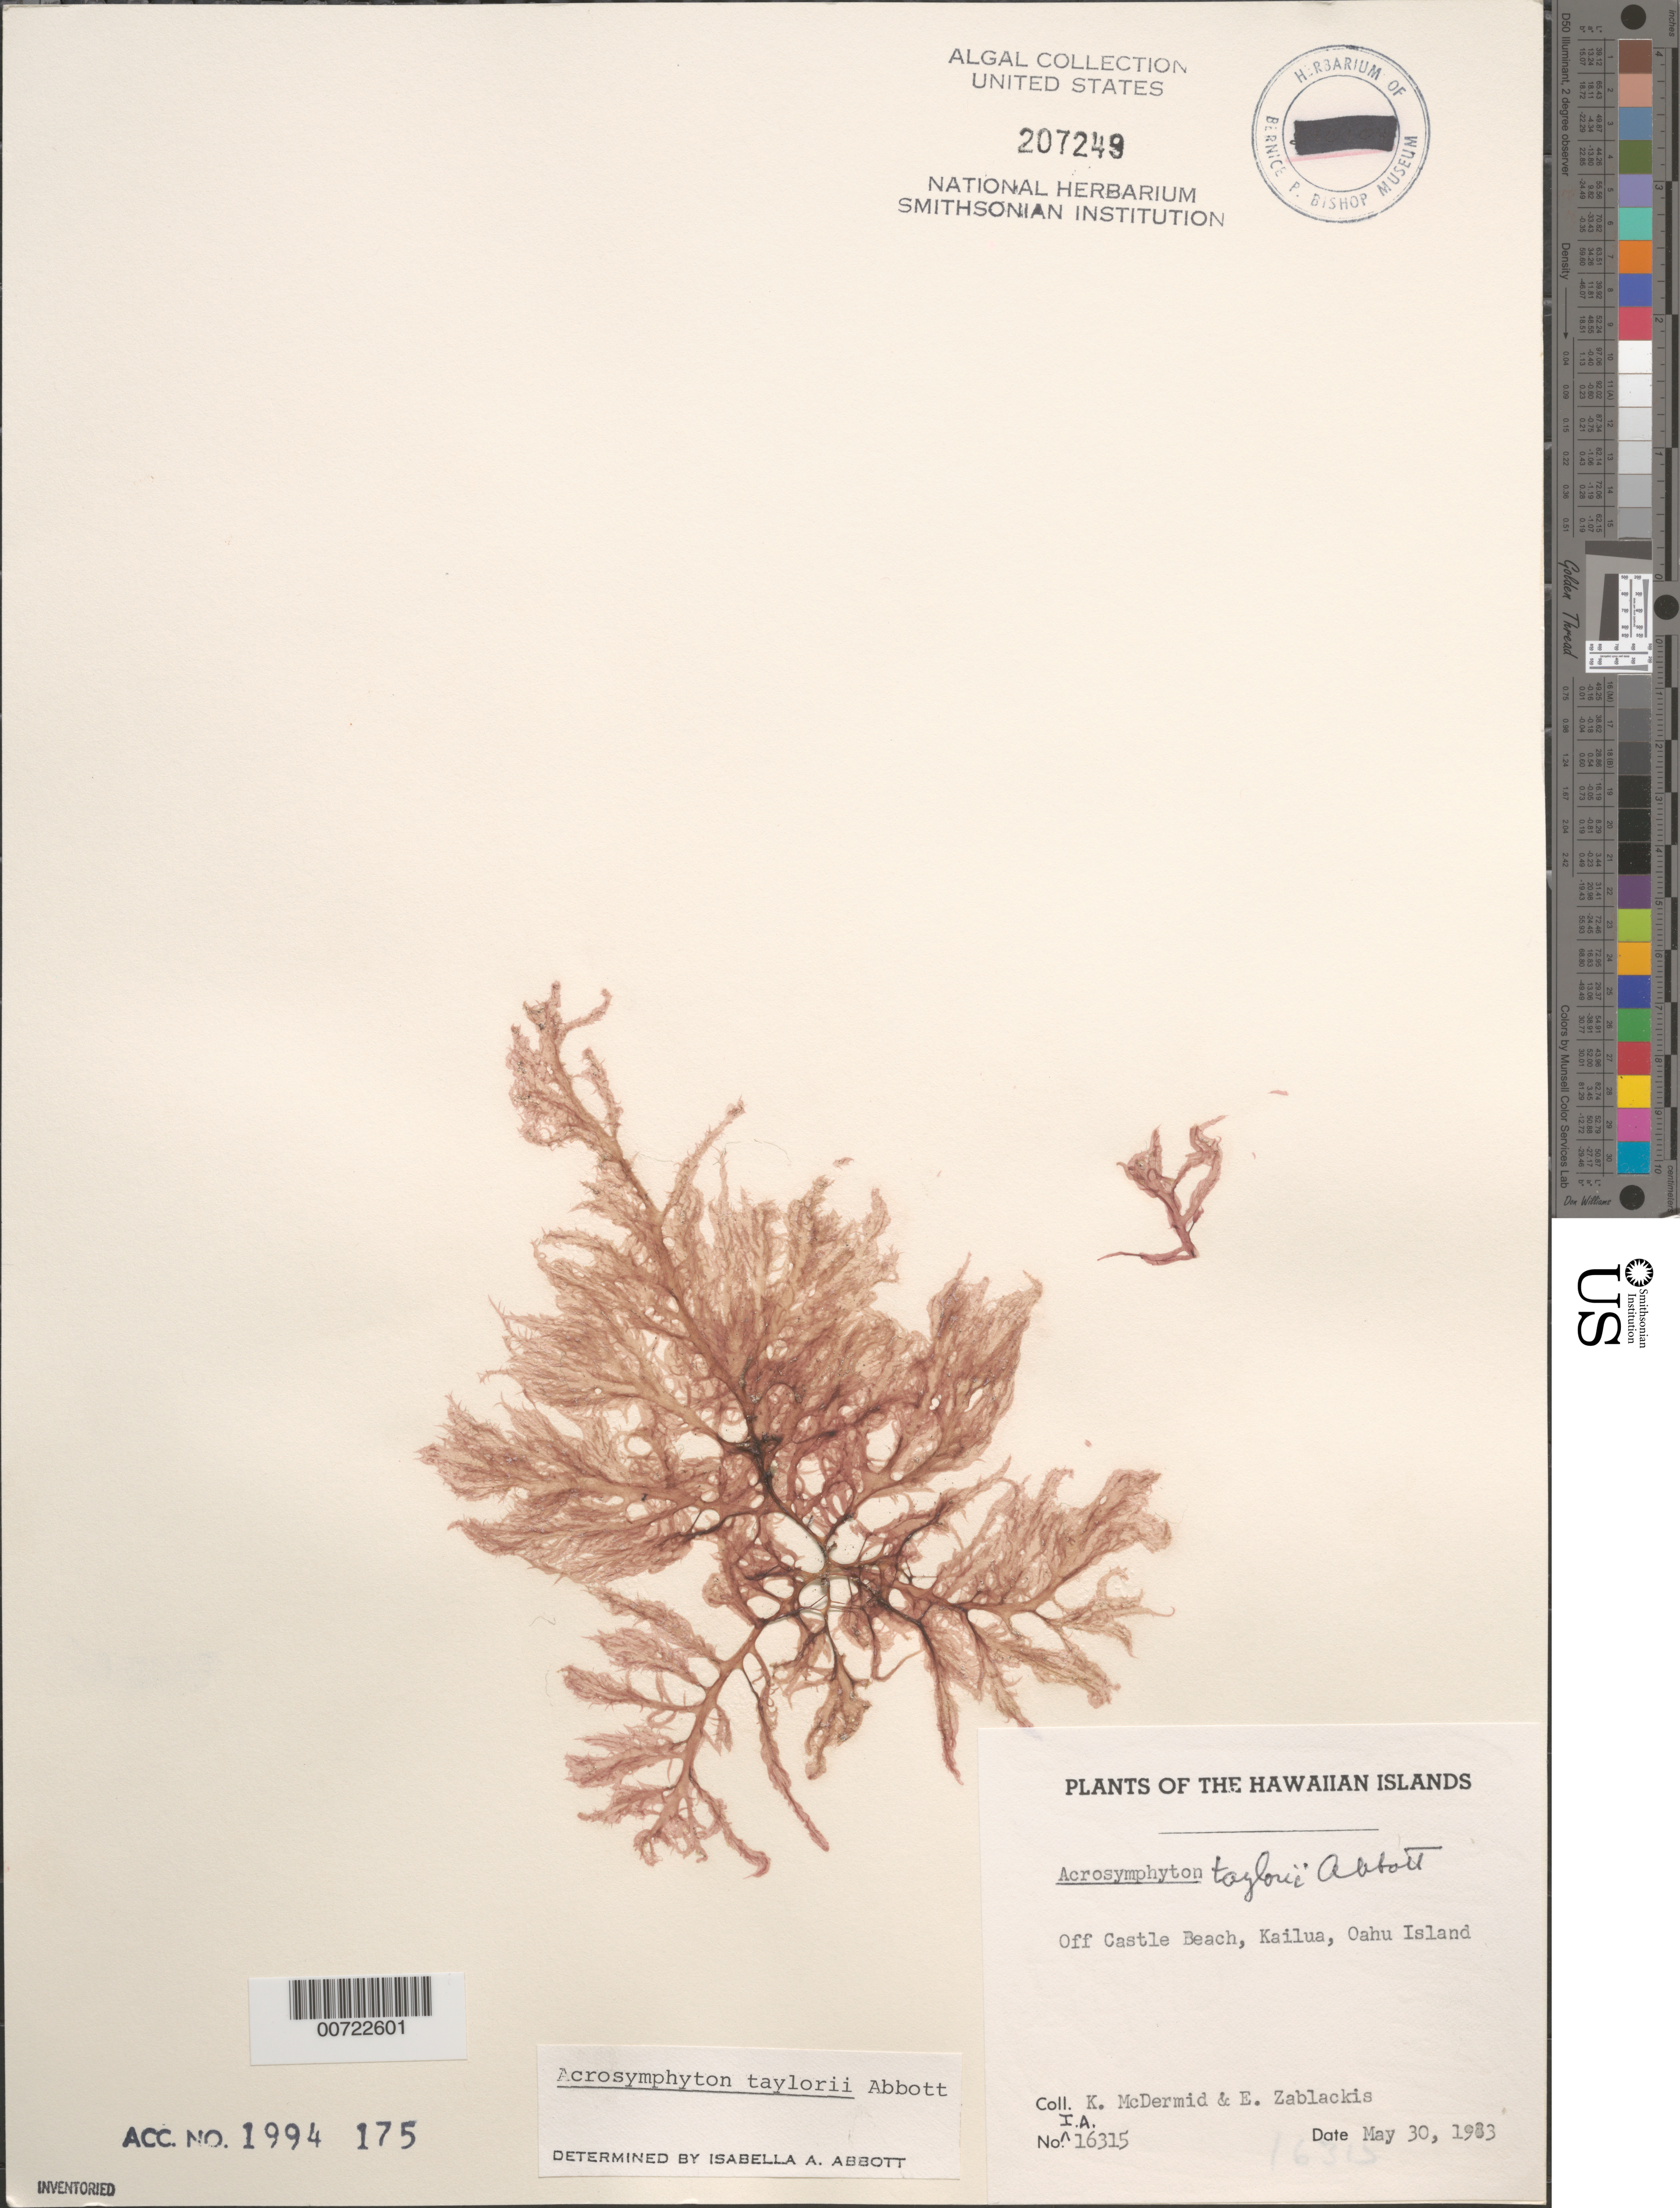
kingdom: Plantae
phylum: Rhodophyta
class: Florideophyceae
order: Acrosymphytales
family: Acrosymphytaceae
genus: Acrosymphyton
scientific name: Acrosymphyton taylorii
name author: I.A. Abbott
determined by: Abbott, Isabella A.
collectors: K. McDermid & E. Zablackis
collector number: IAA 16315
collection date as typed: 30 May 1983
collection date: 1983-05-30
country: United States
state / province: Hawaii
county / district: Honolulu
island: Oahu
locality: Kailua, offCastle Beach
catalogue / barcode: US 207249